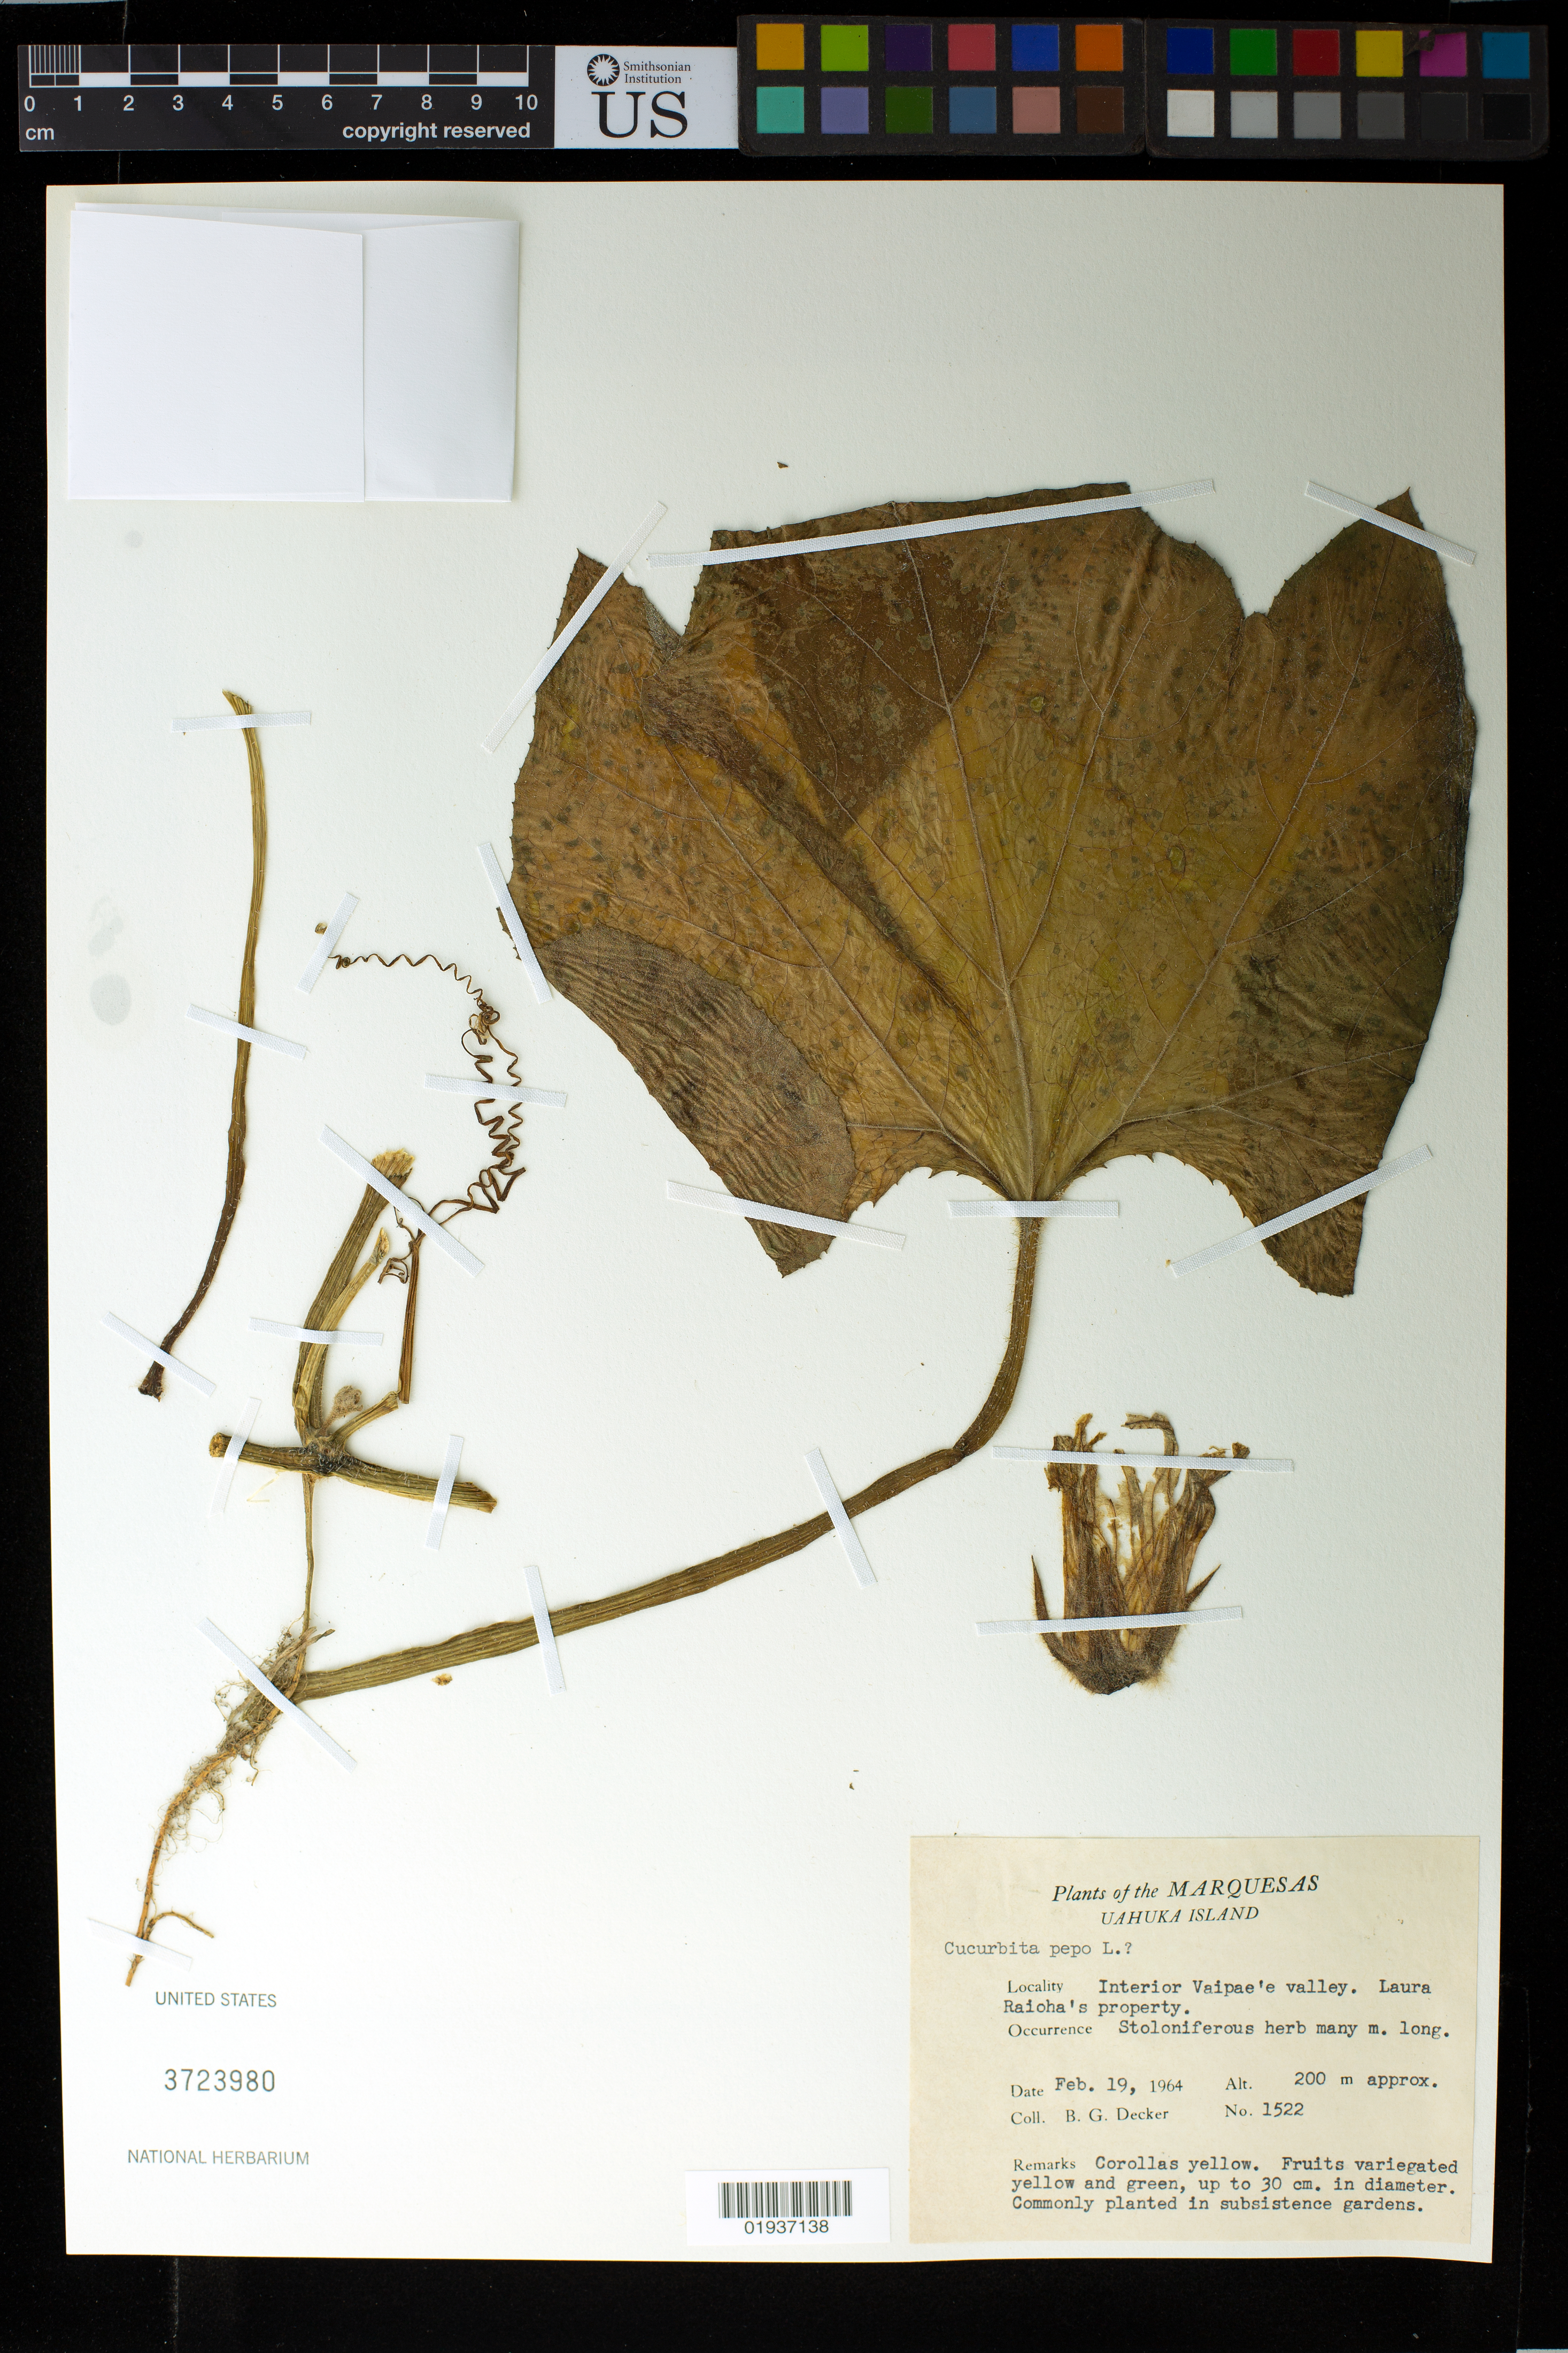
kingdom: Plantae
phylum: Tracheophyta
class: Magnoliopsida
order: Cucurbitales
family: Cucurbitaceae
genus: Cucurbita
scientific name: Cucurbita sp.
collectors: B. G. Decker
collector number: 1522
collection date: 1964-02-19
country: French Polynesia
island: Ua Huka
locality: interior Vaipae'e Valley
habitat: Cult.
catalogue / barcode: US 3723980